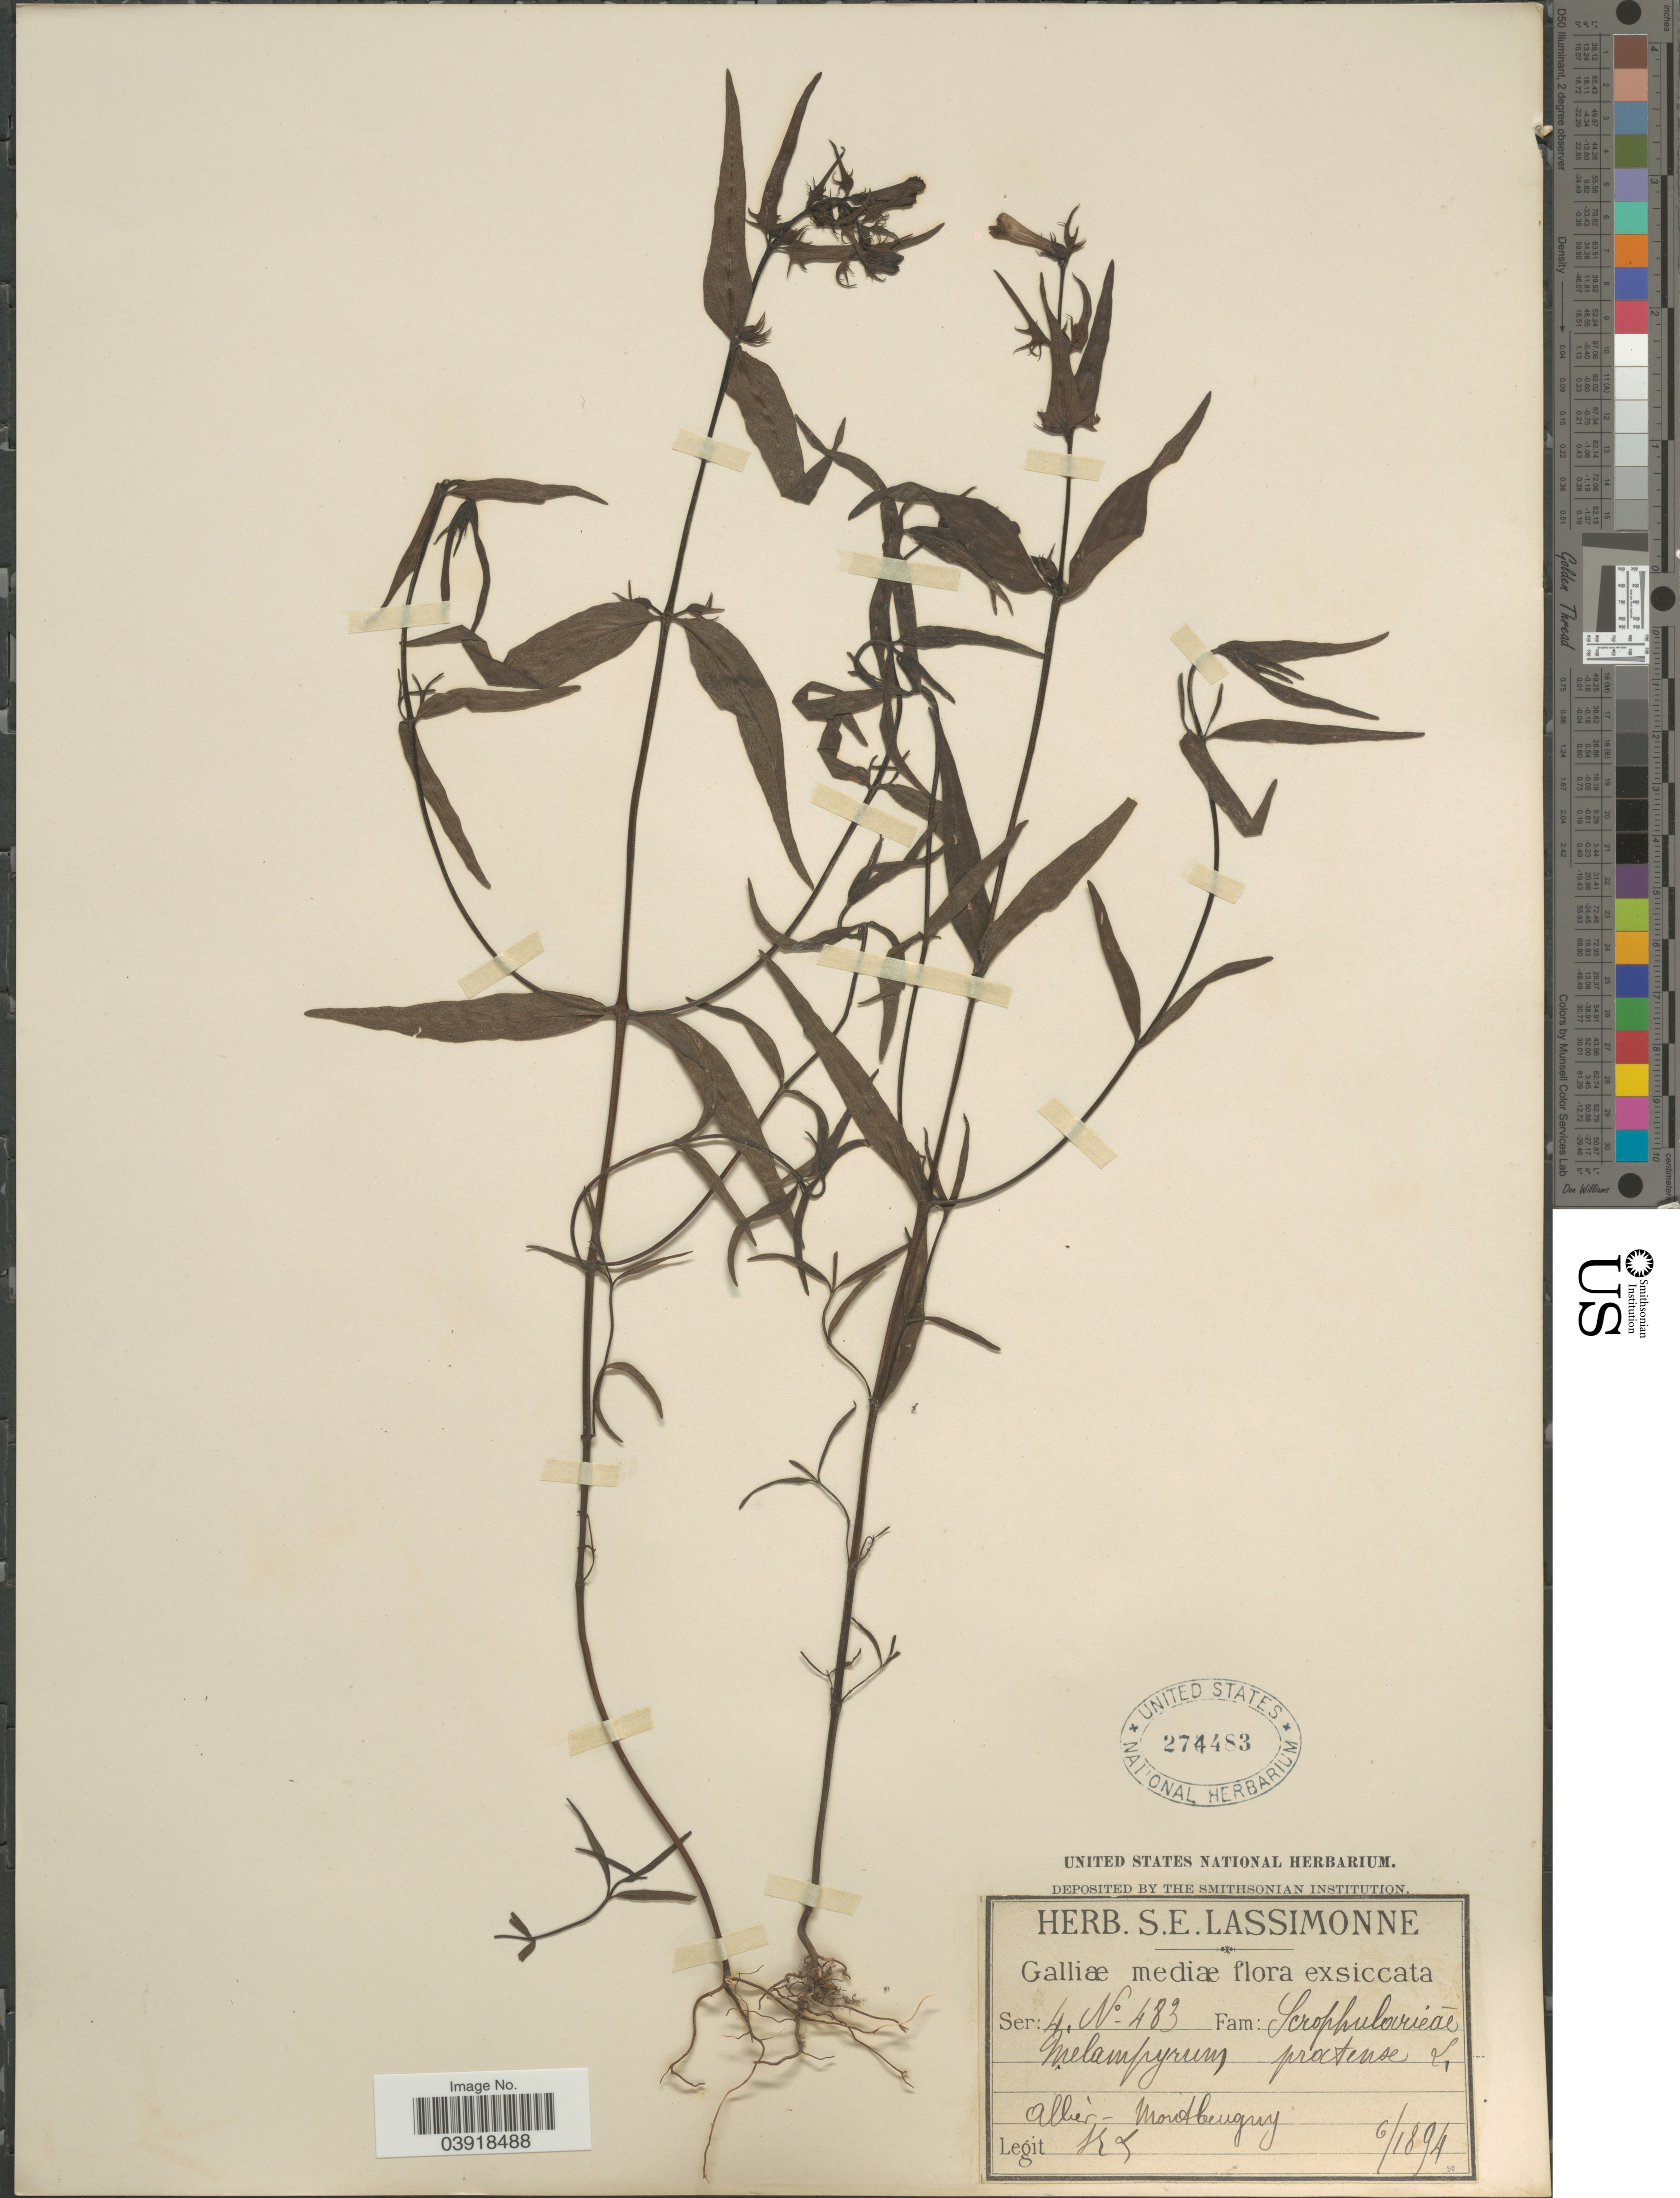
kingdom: Plantae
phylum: Tracheophyta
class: Magnoliopsida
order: Lamiales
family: Orobanchaceae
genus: Melampyrum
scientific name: Melampyrum pratense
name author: L.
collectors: S. Lassimonne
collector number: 483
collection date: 1894-06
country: France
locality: Galliæ mediæ. Allier - Montbeugny.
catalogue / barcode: US 274483